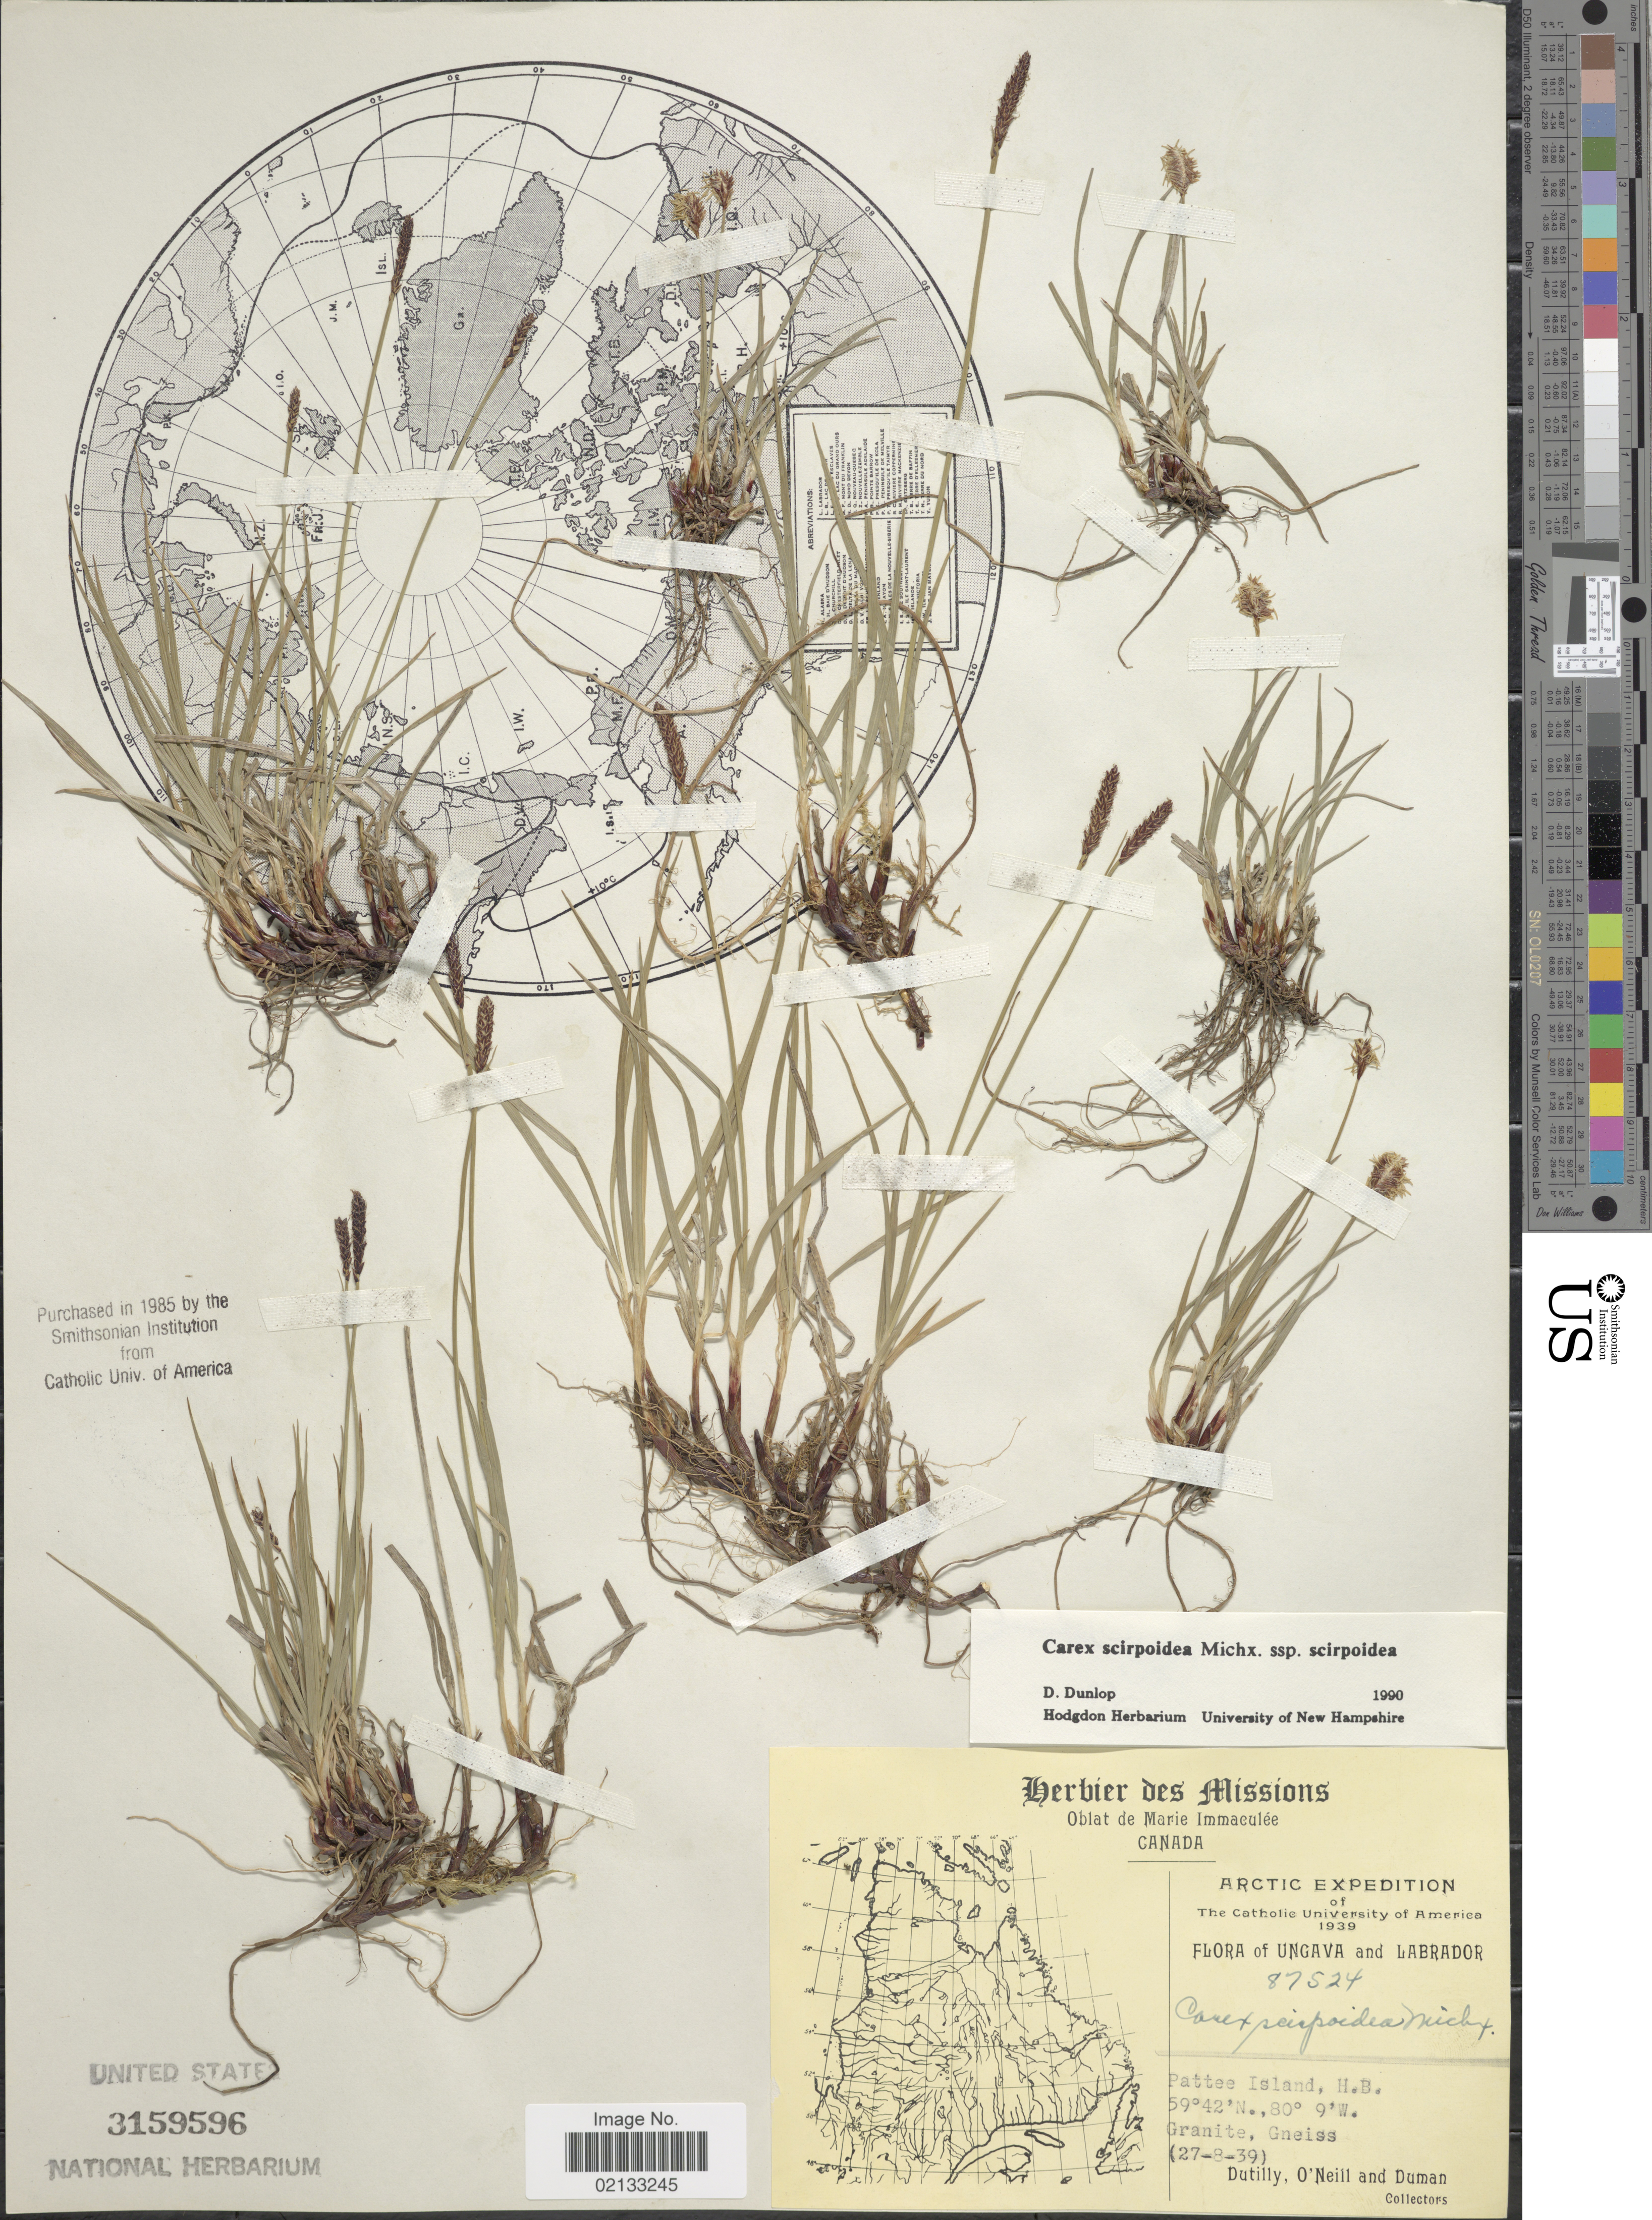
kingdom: Plantae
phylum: Tracheophyta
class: Liliopsida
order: Poales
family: Cyperaceae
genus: Carex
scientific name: Carex scirpoidea subsp. scirpoidea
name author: Michx.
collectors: -. Dutilly, O' Neill & -. Duman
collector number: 87524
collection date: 1939-08-27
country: Canada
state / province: Newfoundland and Labrador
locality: Arctic, Ungava and Labrador, Pattee Island, H.B.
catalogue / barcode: US 3159596